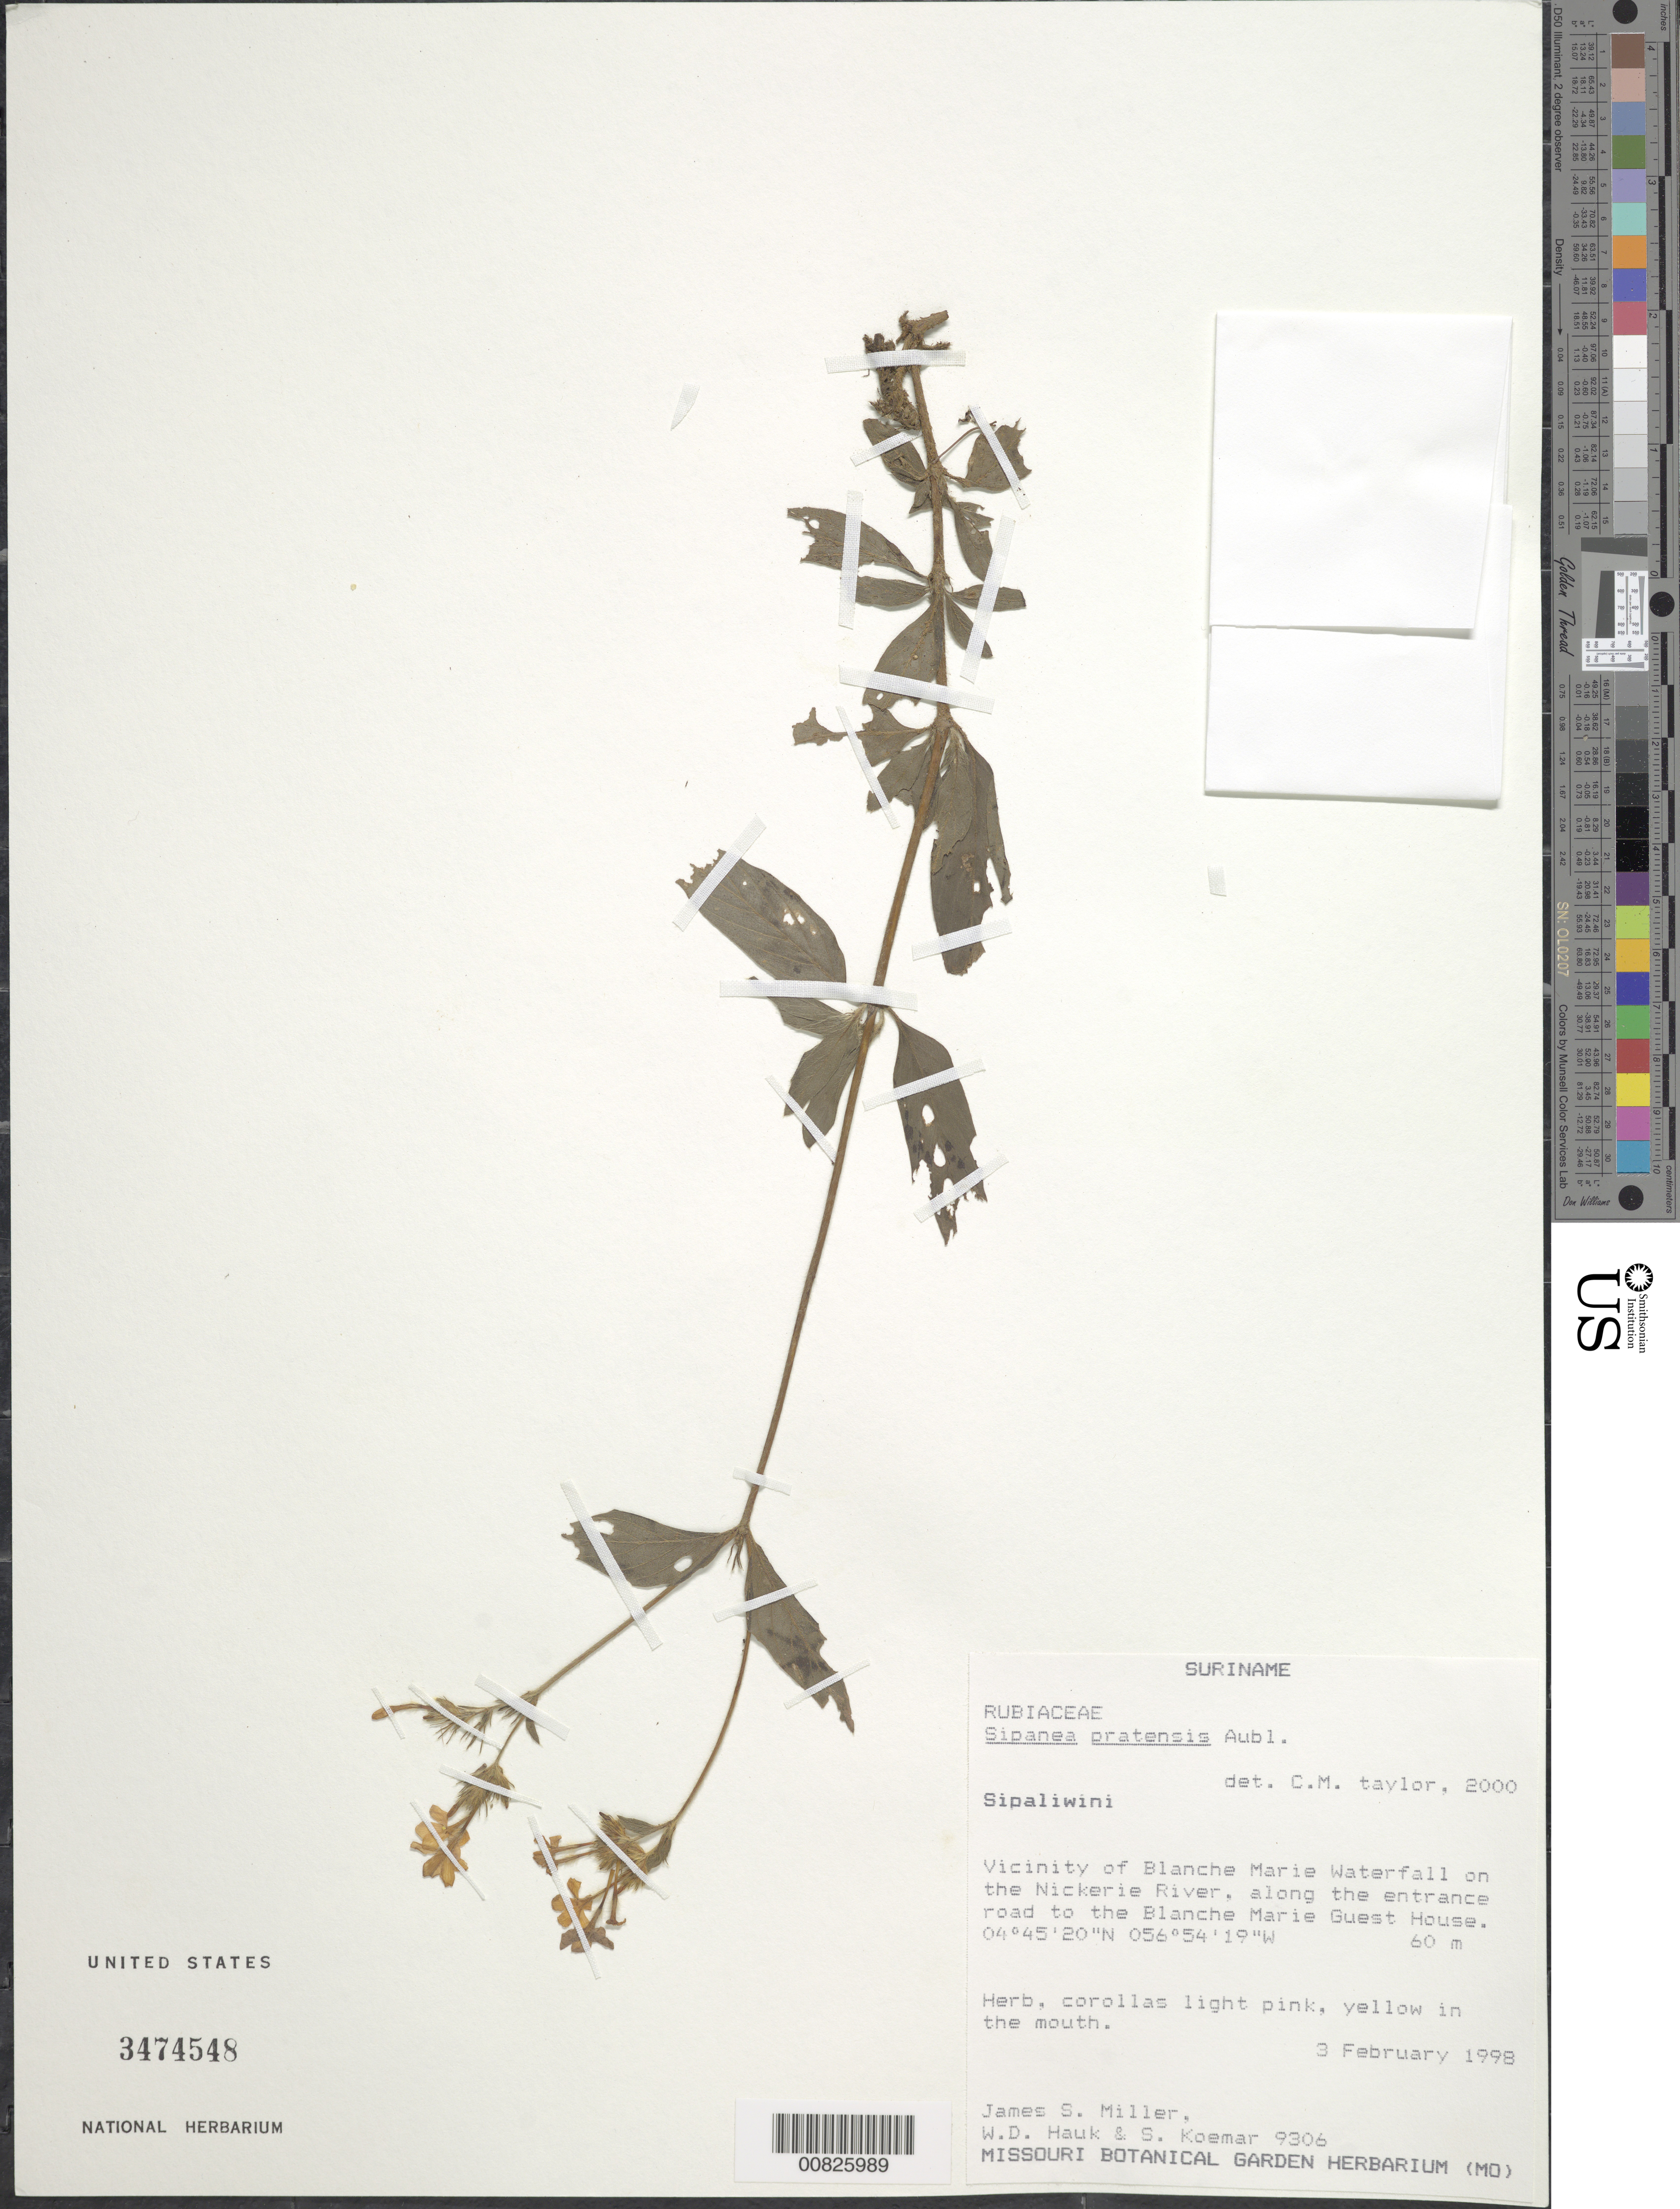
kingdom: Plantae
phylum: Tracheophyta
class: Magnoliopsida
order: Gentianales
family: Rubiaceae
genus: Sipanea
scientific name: Sipanea pratensis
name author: Aubl.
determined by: Taylor, Charlotte M.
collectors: J. S. Miller, S. Koemar & W. Hauk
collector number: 9306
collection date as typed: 3-Feb-98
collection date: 1998-02-03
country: Suriname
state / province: Sipaliwini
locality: Blanche Marie falls, vic., on Nickerie R., along the entrance road to Blanche Marie Guest House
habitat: Along road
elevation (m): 60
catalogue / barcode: US 3474548